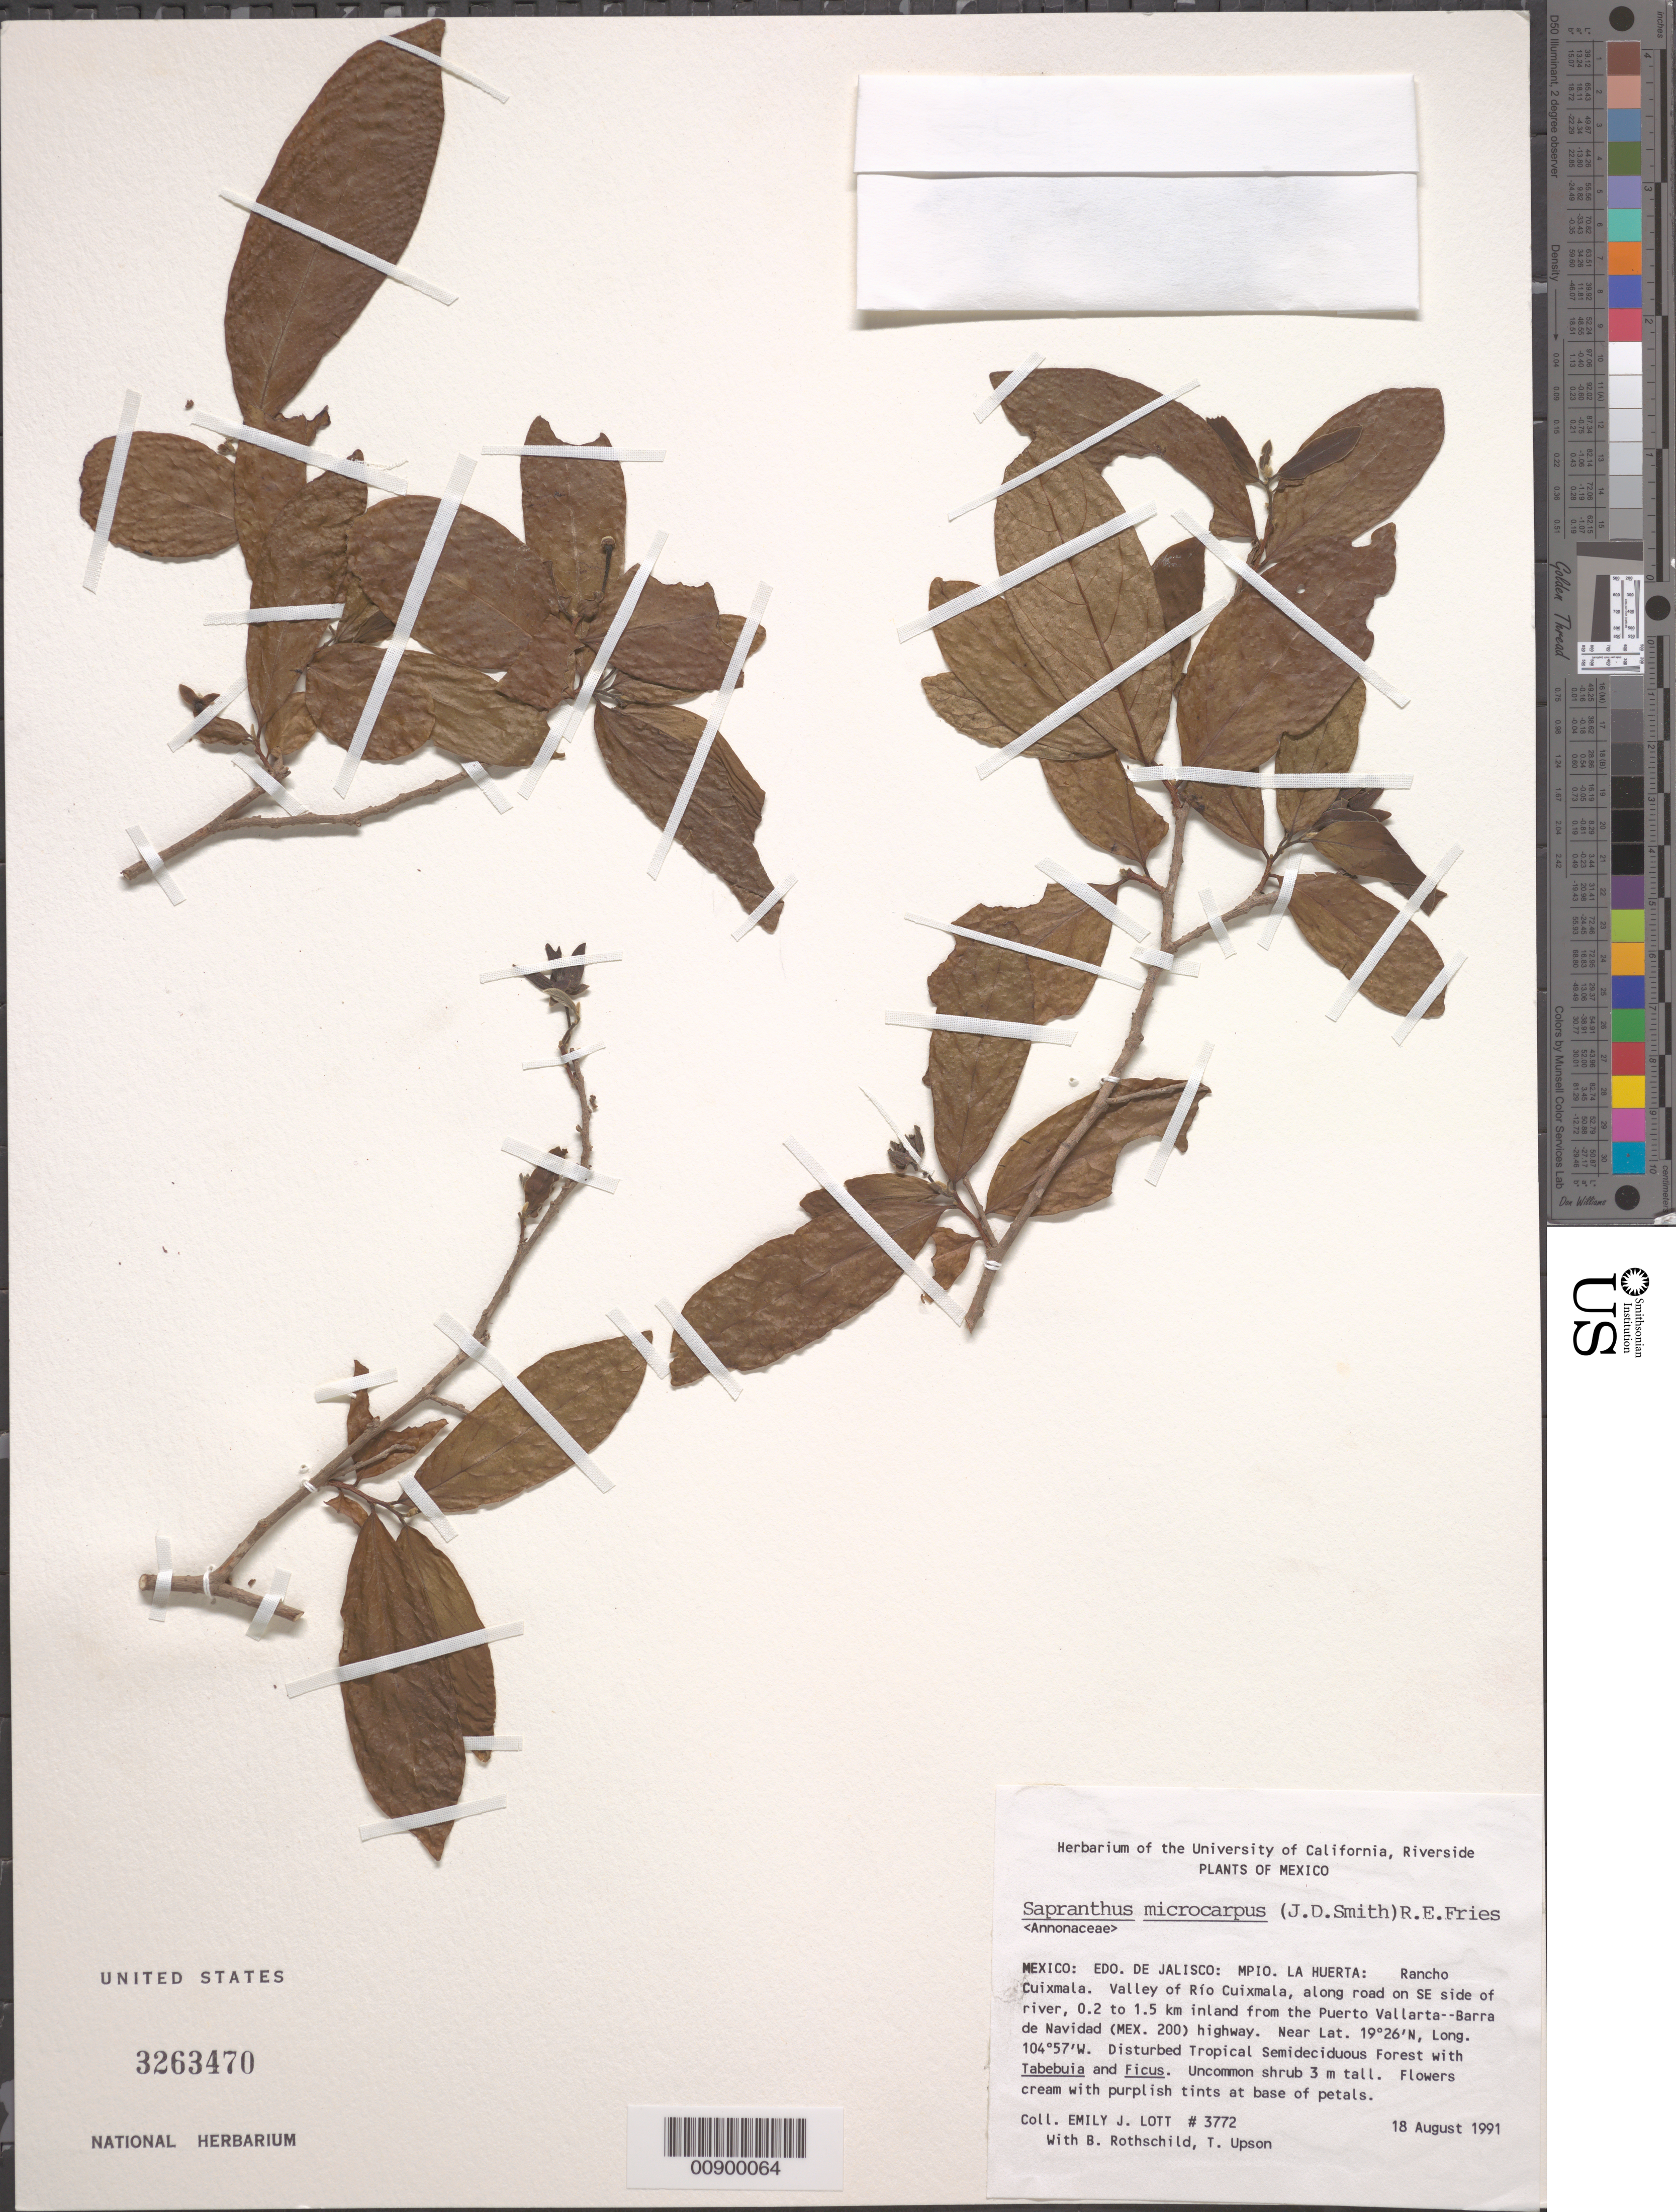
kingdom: Plantae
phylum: Tracheophyta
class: Magnoliopsida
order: Magnoliales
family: Annonaceae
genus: Sapranthus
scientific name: Sapranthus microcarpus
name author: (Donn. Sm.) R.E. Fr.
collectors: E. Lott, B. Rothschild & T. Upson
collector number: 3772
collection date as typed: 18 Aug 1991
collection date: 1991-08-18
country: Mexico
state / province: Jalisco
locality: Estado de Jalisco: Mpio. La Huerta: Rancho Cuixmala. Valley of Río Cuixmala, along road on SE side of river, 0.2 to 1.5 km inland from the Puerto Vallarta--Barra de Navidad (Mex. 200) highway.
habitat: Disturbed Tropical Semideciduous Forest with Tabebuia and Ficus.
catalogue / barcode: US 3263470